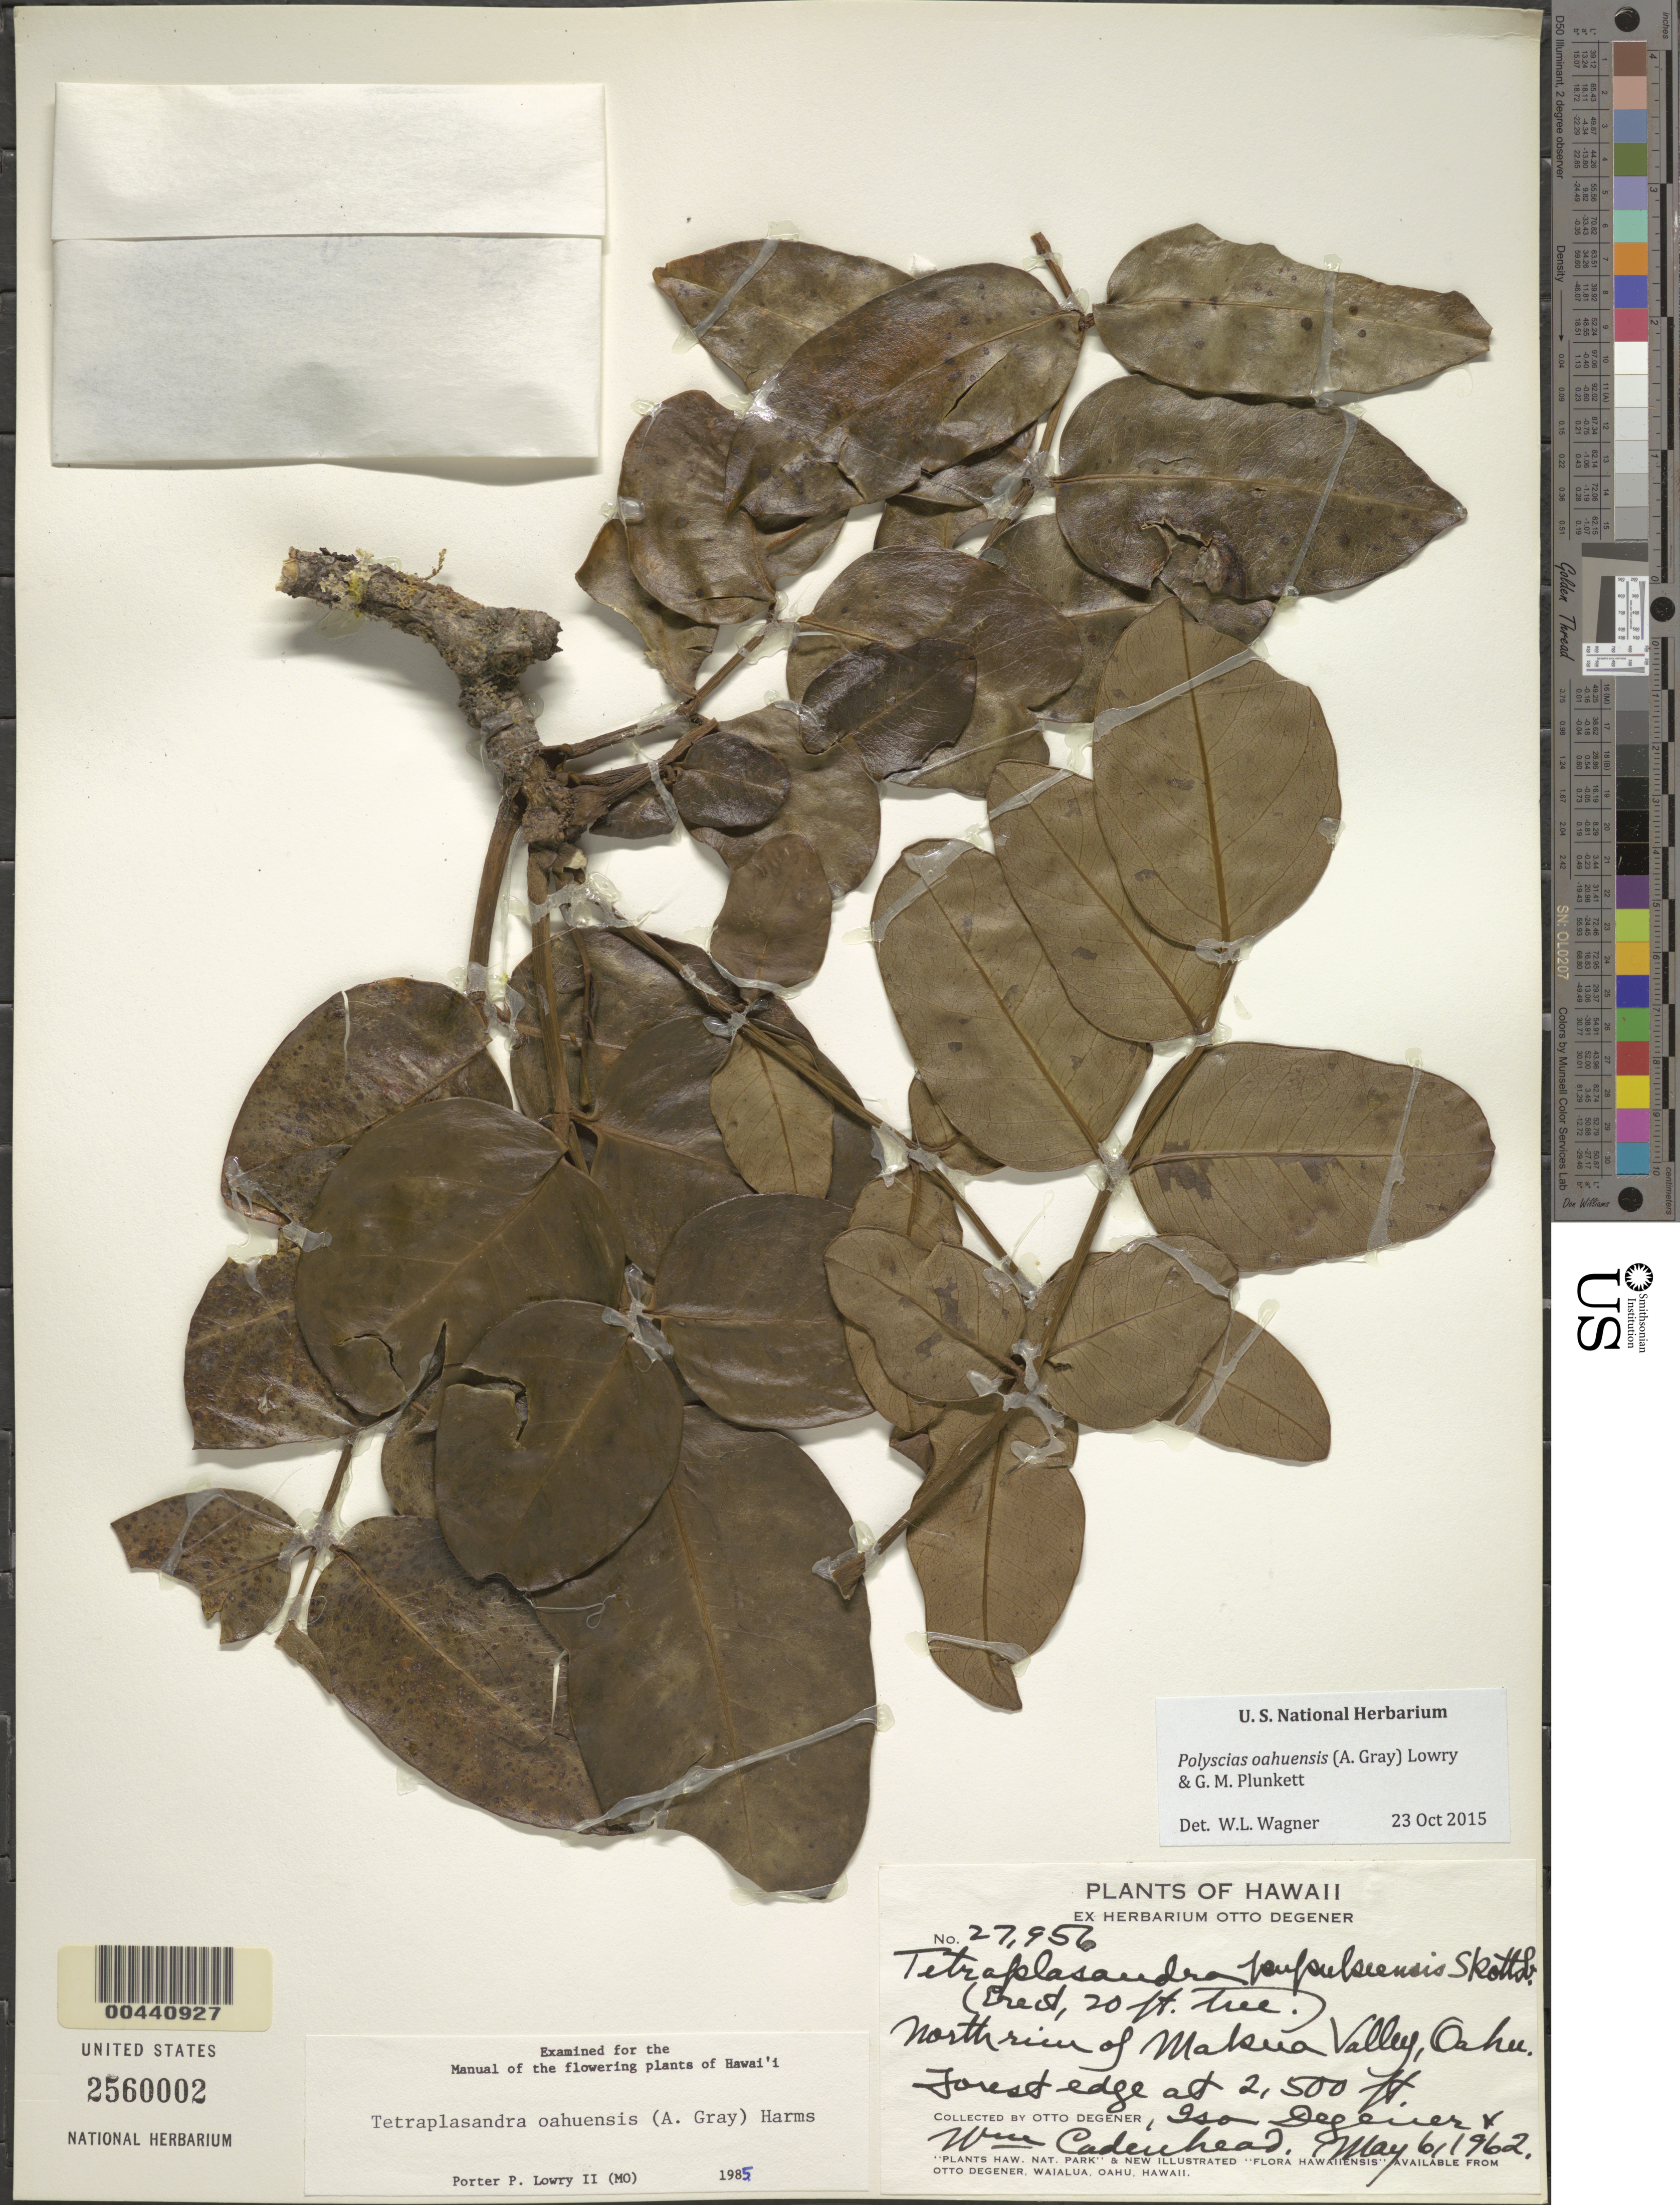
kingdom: Plantae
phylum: Tracheophyta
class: Magnoliopsida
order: Apiales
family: Araliaceae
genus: Polyscias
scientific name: Polyscias oahuensis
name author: (A. Gray) Lowry & G. M. Plunkett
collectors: O. Degener, I. Degener & W. Cadenhead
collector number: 27956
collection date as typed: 6 May 1962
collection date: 1962-05-06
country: United States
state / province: Hawaii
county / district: Honolulu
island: Oahu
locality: North rim of Makua Valley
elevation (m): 762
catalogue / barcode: US 2560002